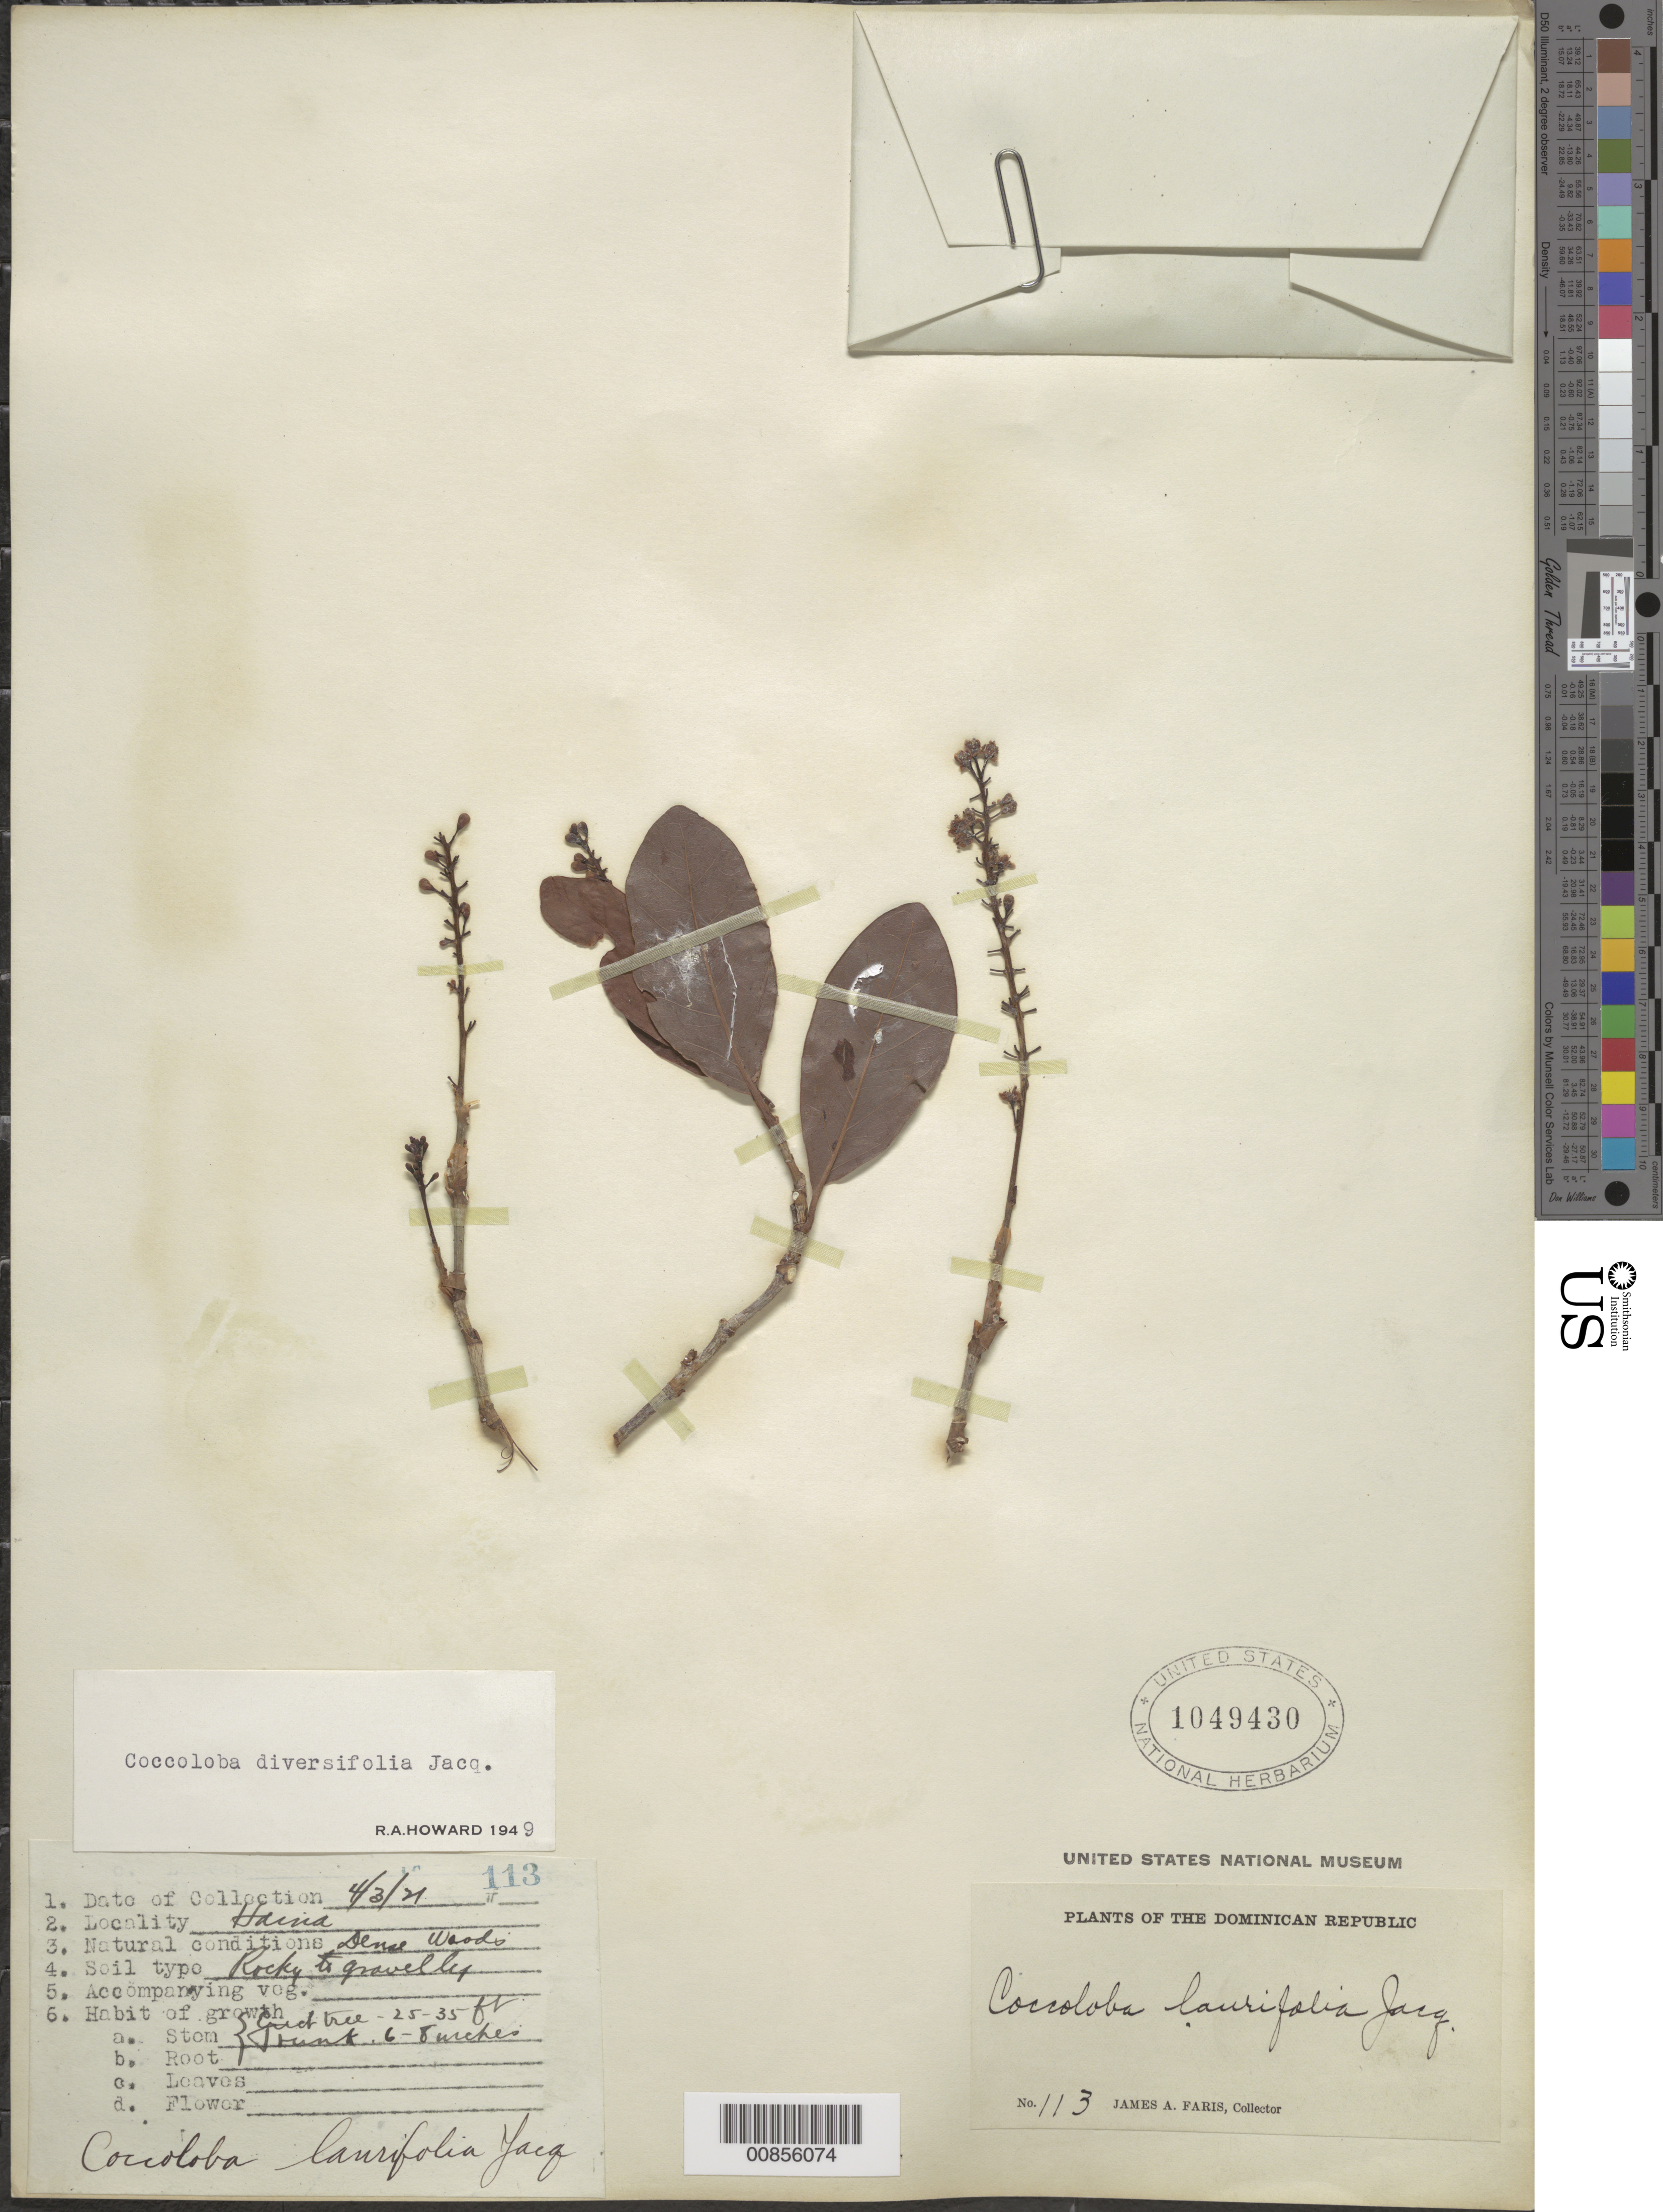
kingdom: Plantae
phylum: Tracheophyta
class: Magnoliopsida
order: Caryophyllales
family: Polygonaceae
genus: Coccoloba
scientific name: Coccoloba diversifolia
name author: Jacq.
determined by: Howard, R. A.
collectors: J. Faris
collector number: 113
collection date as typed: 03 Apr 1921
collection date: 1921-04-03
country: Dominican Republic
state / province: San Cristóbal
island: Hispaniola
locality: Haina.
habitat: Dense woods. Soil type rocky to gravelly.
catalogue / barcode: US 1049430